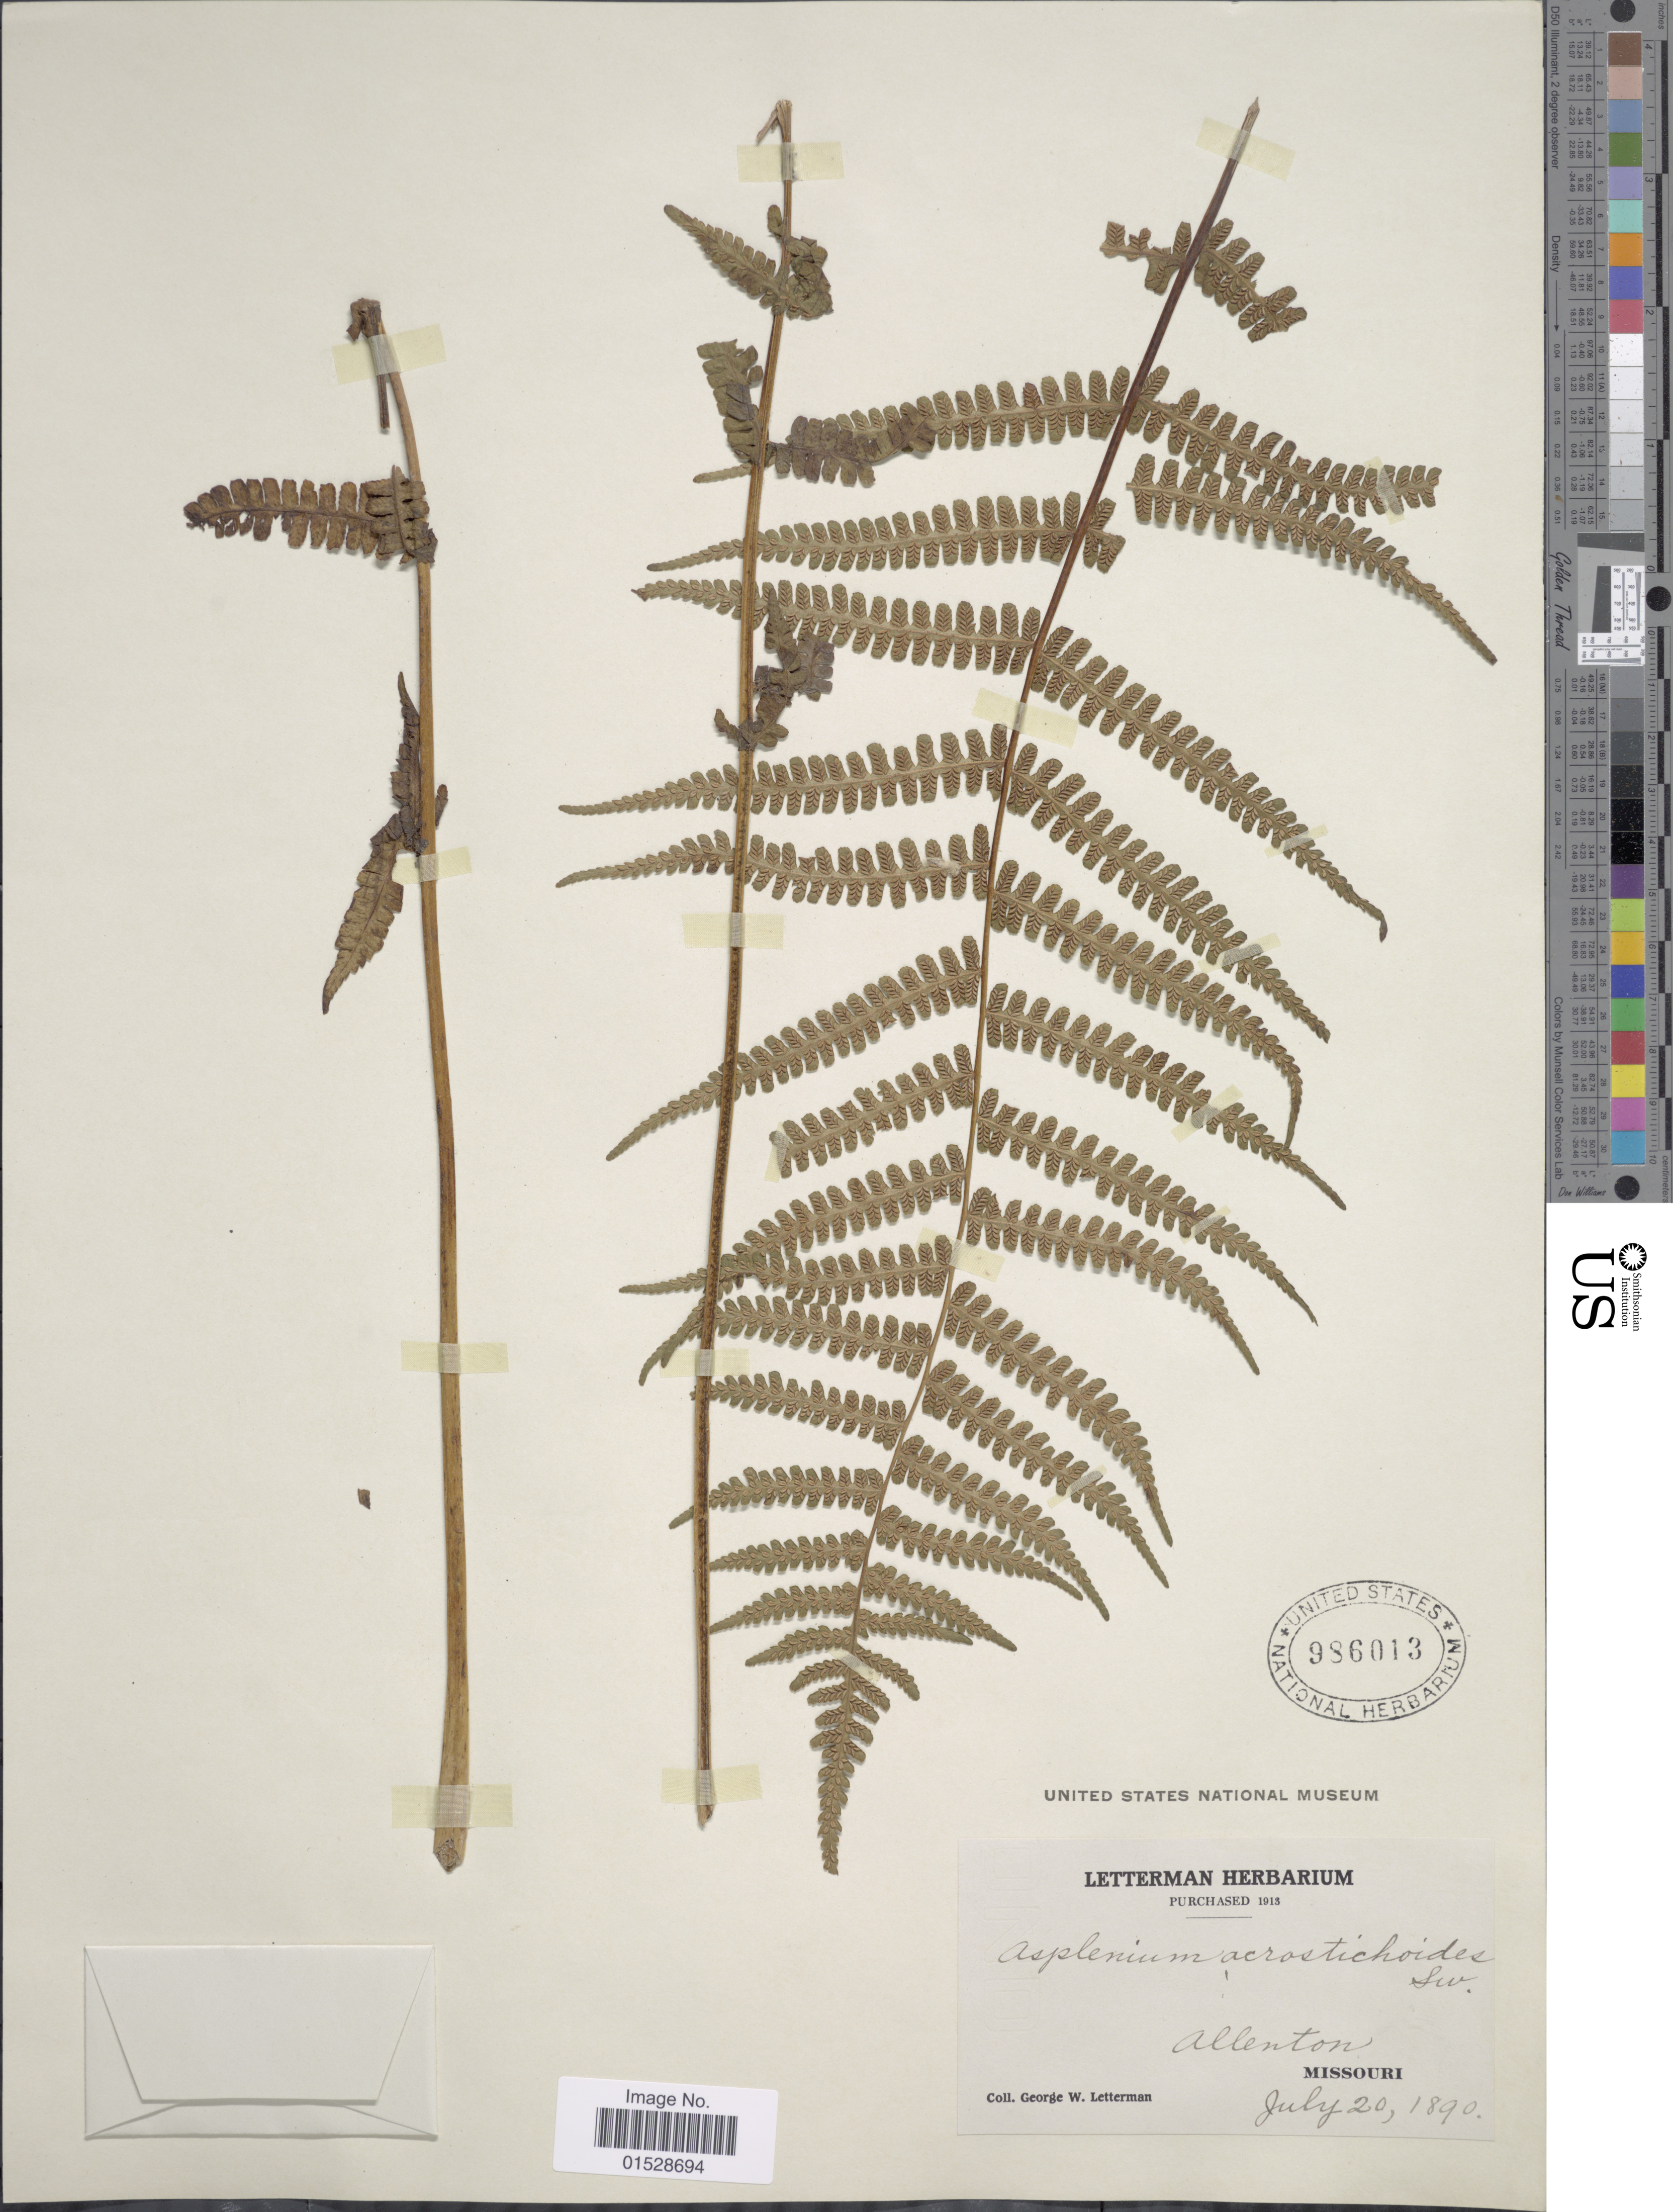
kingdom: Plantae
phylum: Tracheophyta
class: Polypodiopsida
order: Polypodiales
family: Athyriaceae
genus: Deparia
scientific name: Deparia acrostichoides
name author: (Sw.) M. Kato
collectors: G. W. Letterman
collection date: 1890-07-20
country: United States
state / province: Missouri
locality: Allenton, Missouri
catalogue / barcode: US 986013